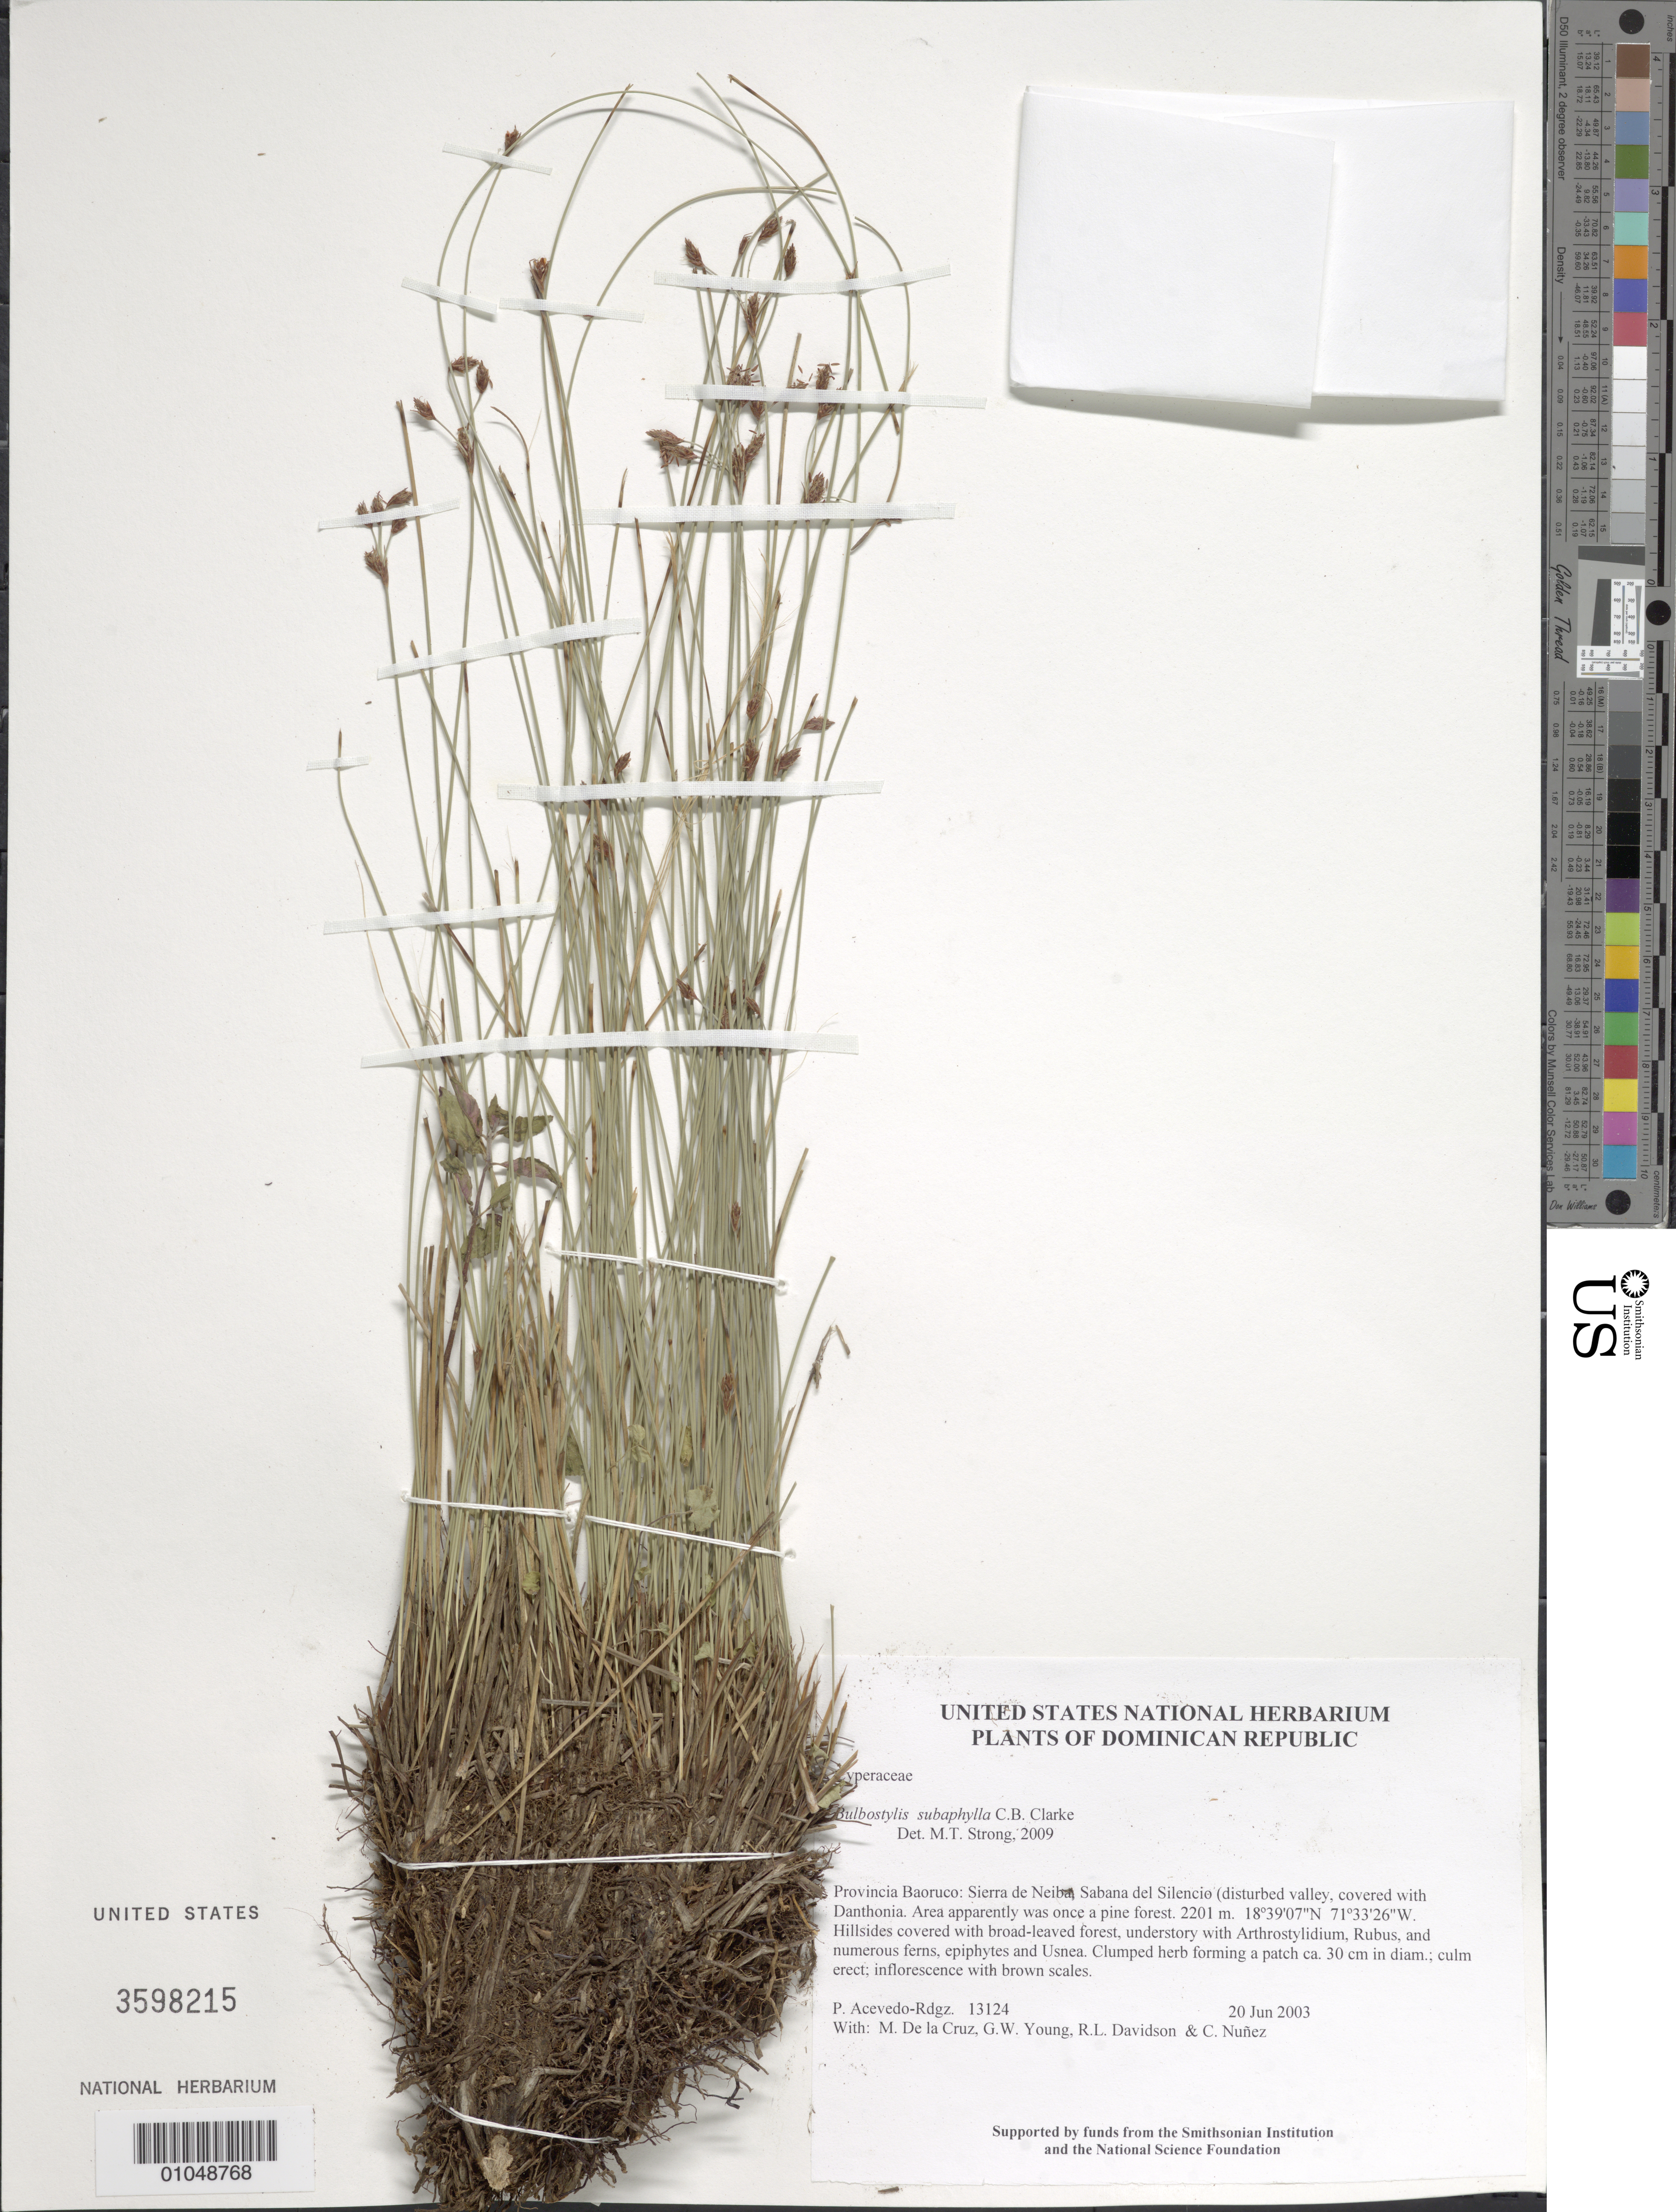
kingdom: Plantae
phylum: Tracheophyta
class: Liliopsida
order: Poales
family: Cyperaceae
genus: Bulbostylis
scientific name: Bulbostylis subaphylla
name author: C.B. Clarke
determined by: Strong, M. T., (US), Smithsonian Institution - National Museum of Natural History (UNITED STATES)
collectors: P. Acevedo-Rodr., M. de la Cruz, J. Rawlins, G. Young, R. Davidson & C. Nunez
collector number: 13124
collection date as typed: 20 Jun 2003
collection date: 2003-06-20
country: Dominican Republic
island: Hispaniola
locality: Provincia Baoruco: Sierra de Neiba, Sabana del Silencio (disturbed valley, covered with Danthonia. Area apparently was once a pine forest.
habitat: Hillsides covered with broad-leaved forest, understory with Arthrostylidium, Rubus, and numerous ferns, epiphytes and Usnea.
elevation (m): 2201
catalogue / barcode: US 3598215